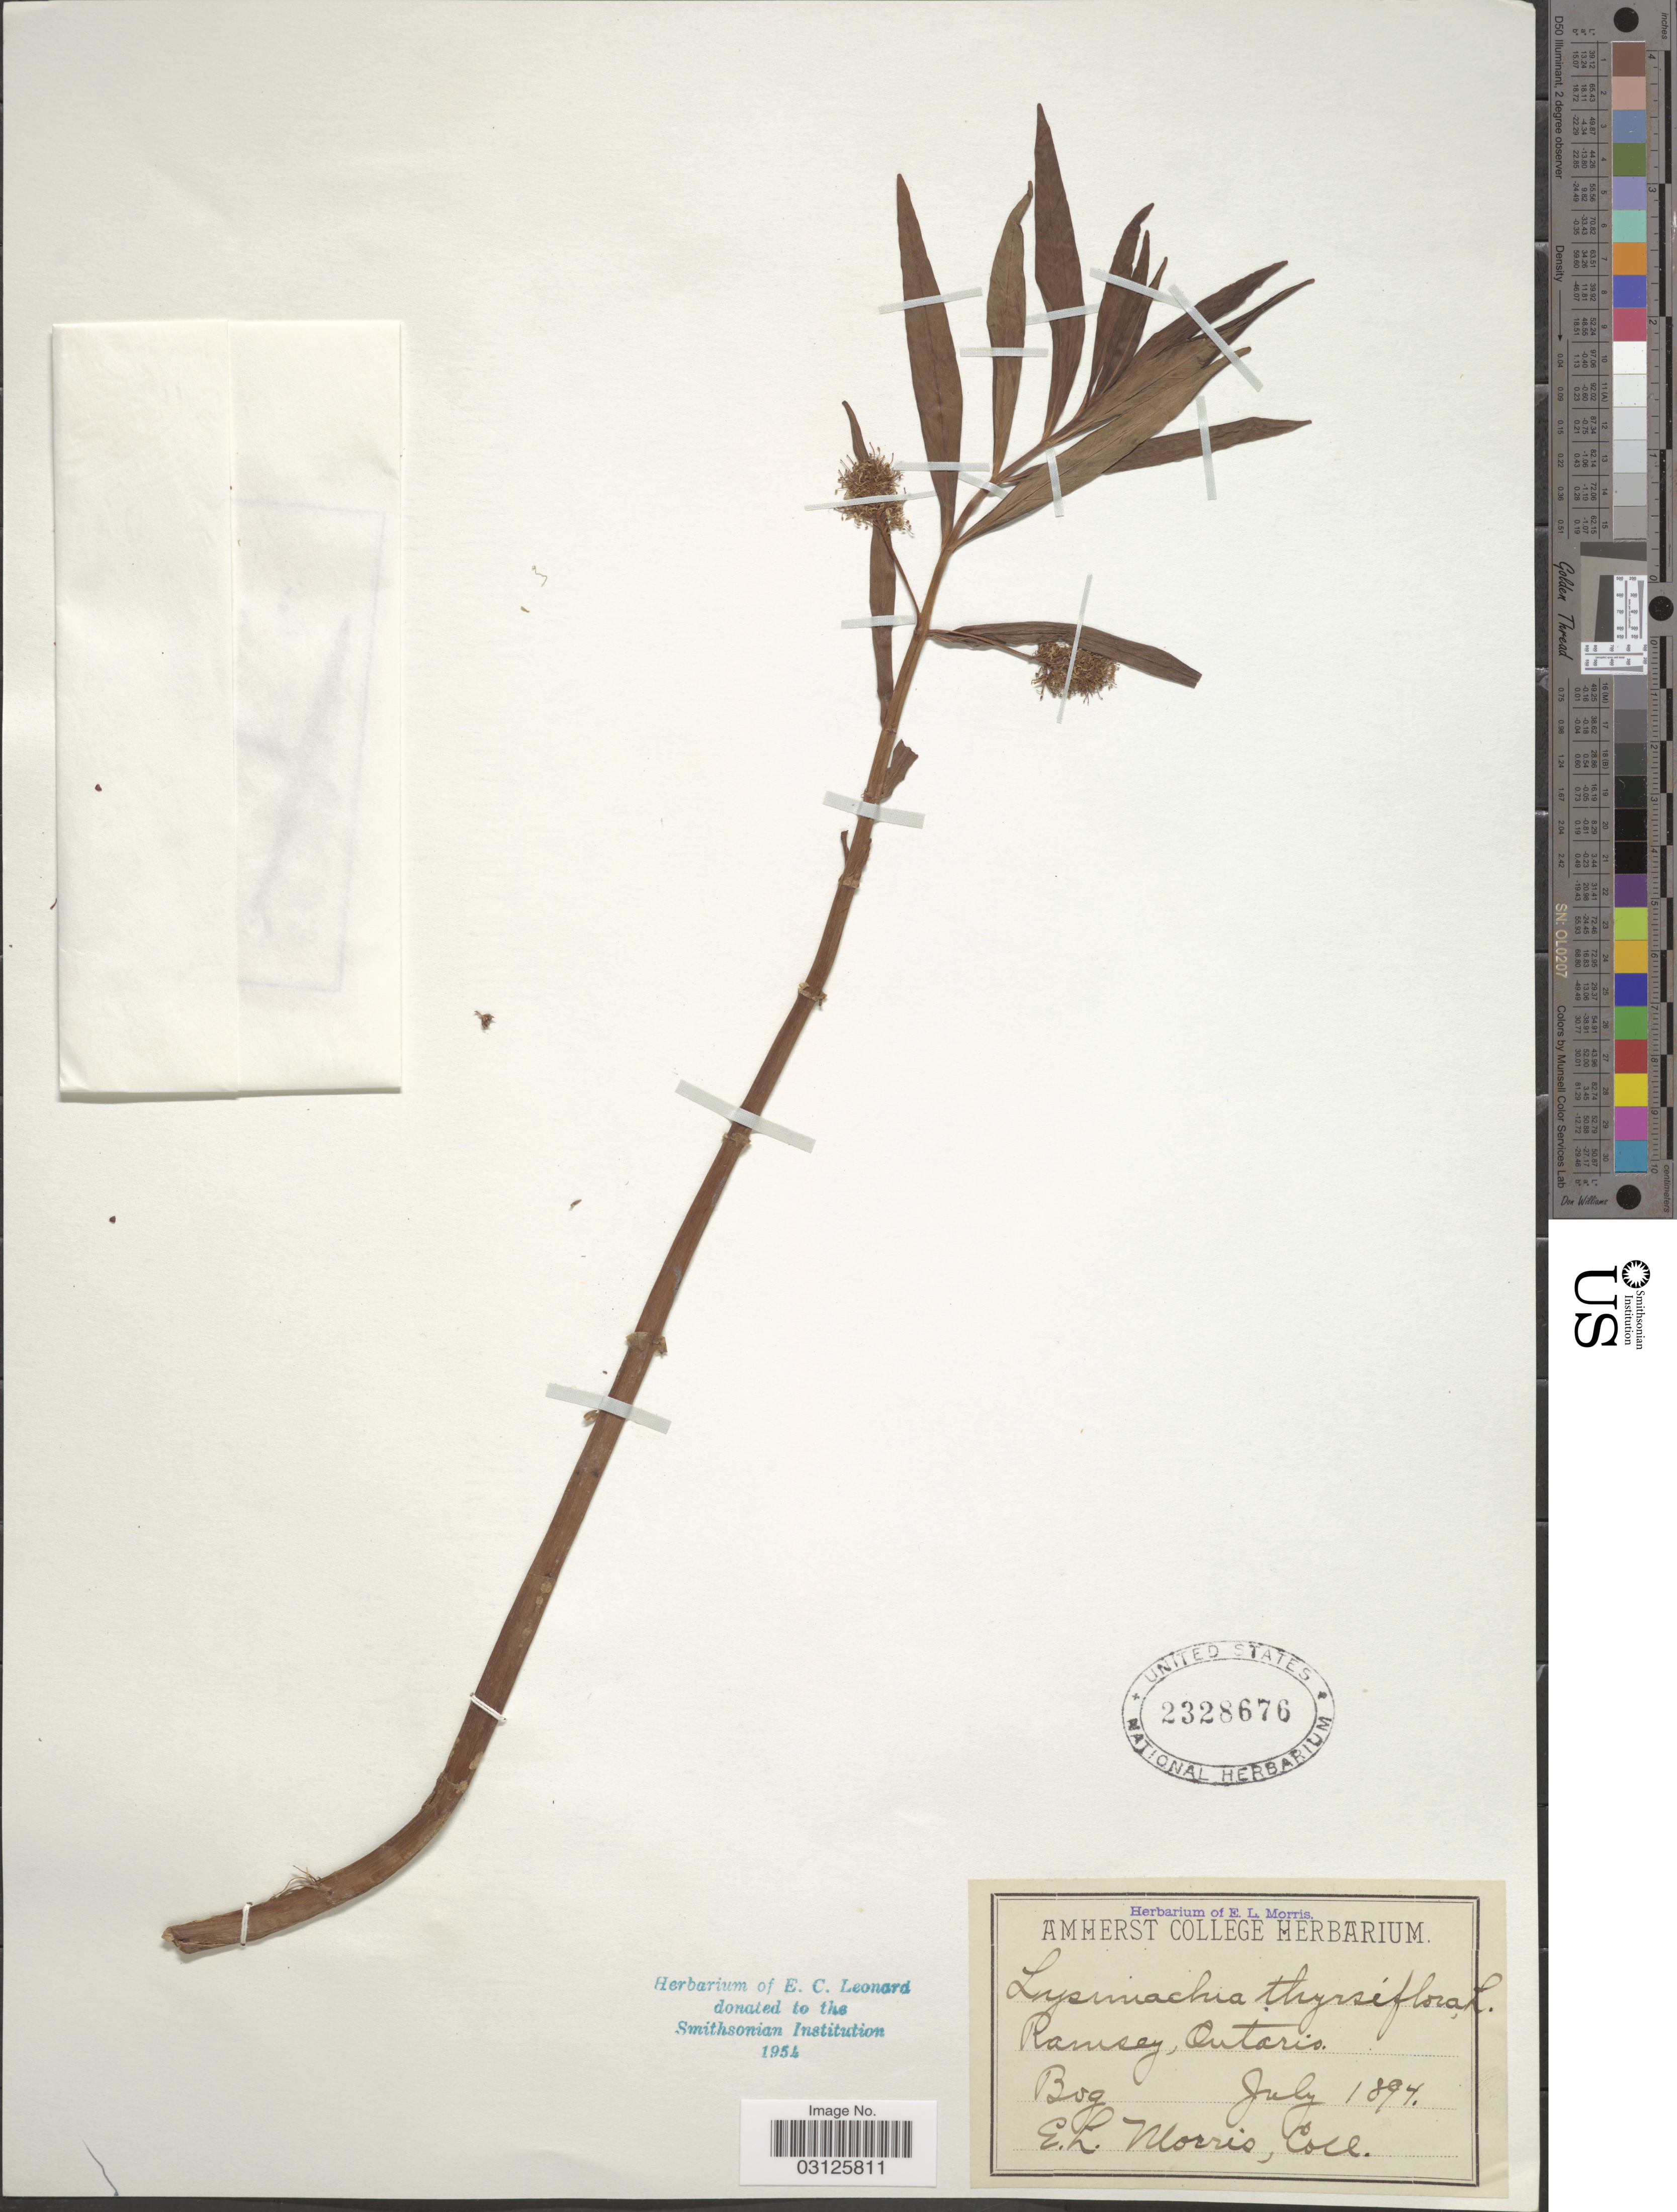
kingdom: Plantae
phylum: Tracheophyta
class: Magnoliopsida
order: Ericales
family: Primulaceae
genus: Lysimachia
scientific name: Lysimachia thyrsiflora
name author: L.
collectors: E. Morris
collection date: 1894-07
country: Canada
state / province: Ontario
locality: Ramsey.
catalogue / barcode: US 2328676